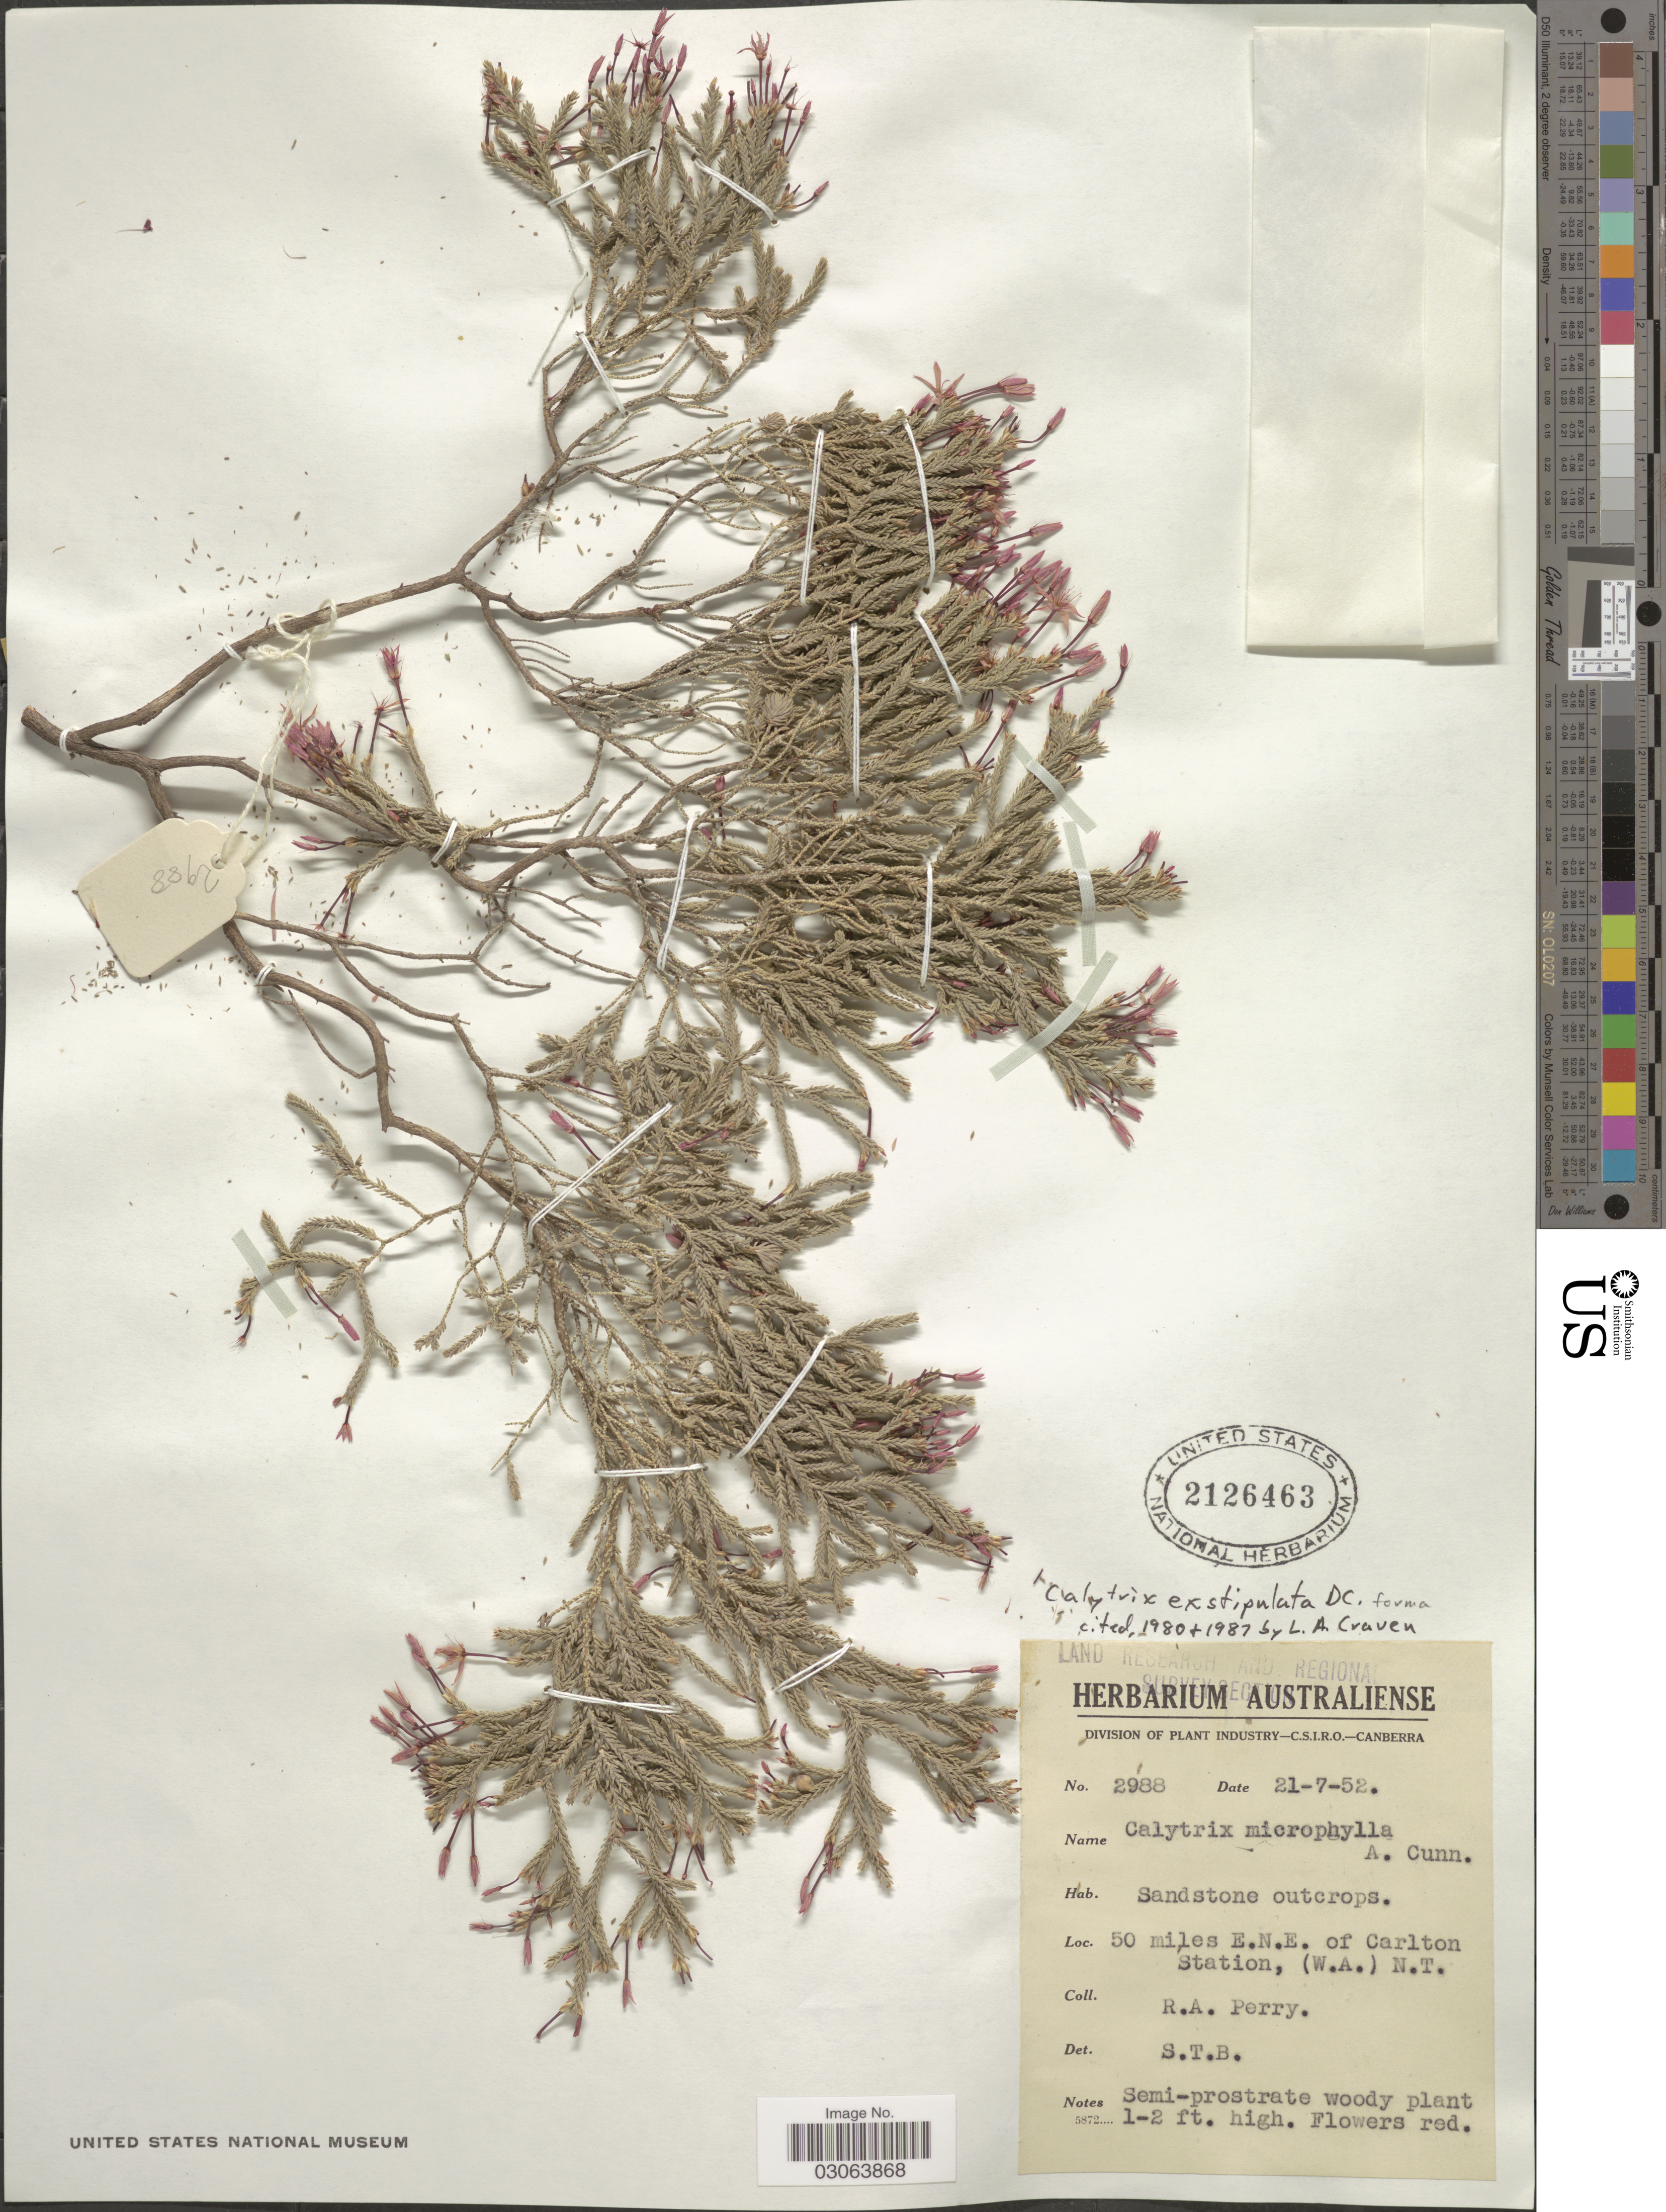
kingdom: Plantae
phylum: Tracheophyta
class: Magnoliopsida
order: Myrtales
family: Myrtaceae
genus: Calytrix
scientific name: Calytrix exstipulata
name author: D.C.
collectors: Perry, R. A.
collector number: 2988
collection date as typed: Transcribed d/m/y: 21/7/52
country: Australia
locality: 50 miles E.N.E. of Carlton Station, (W.A.) N.T.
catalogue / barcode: US 2126463